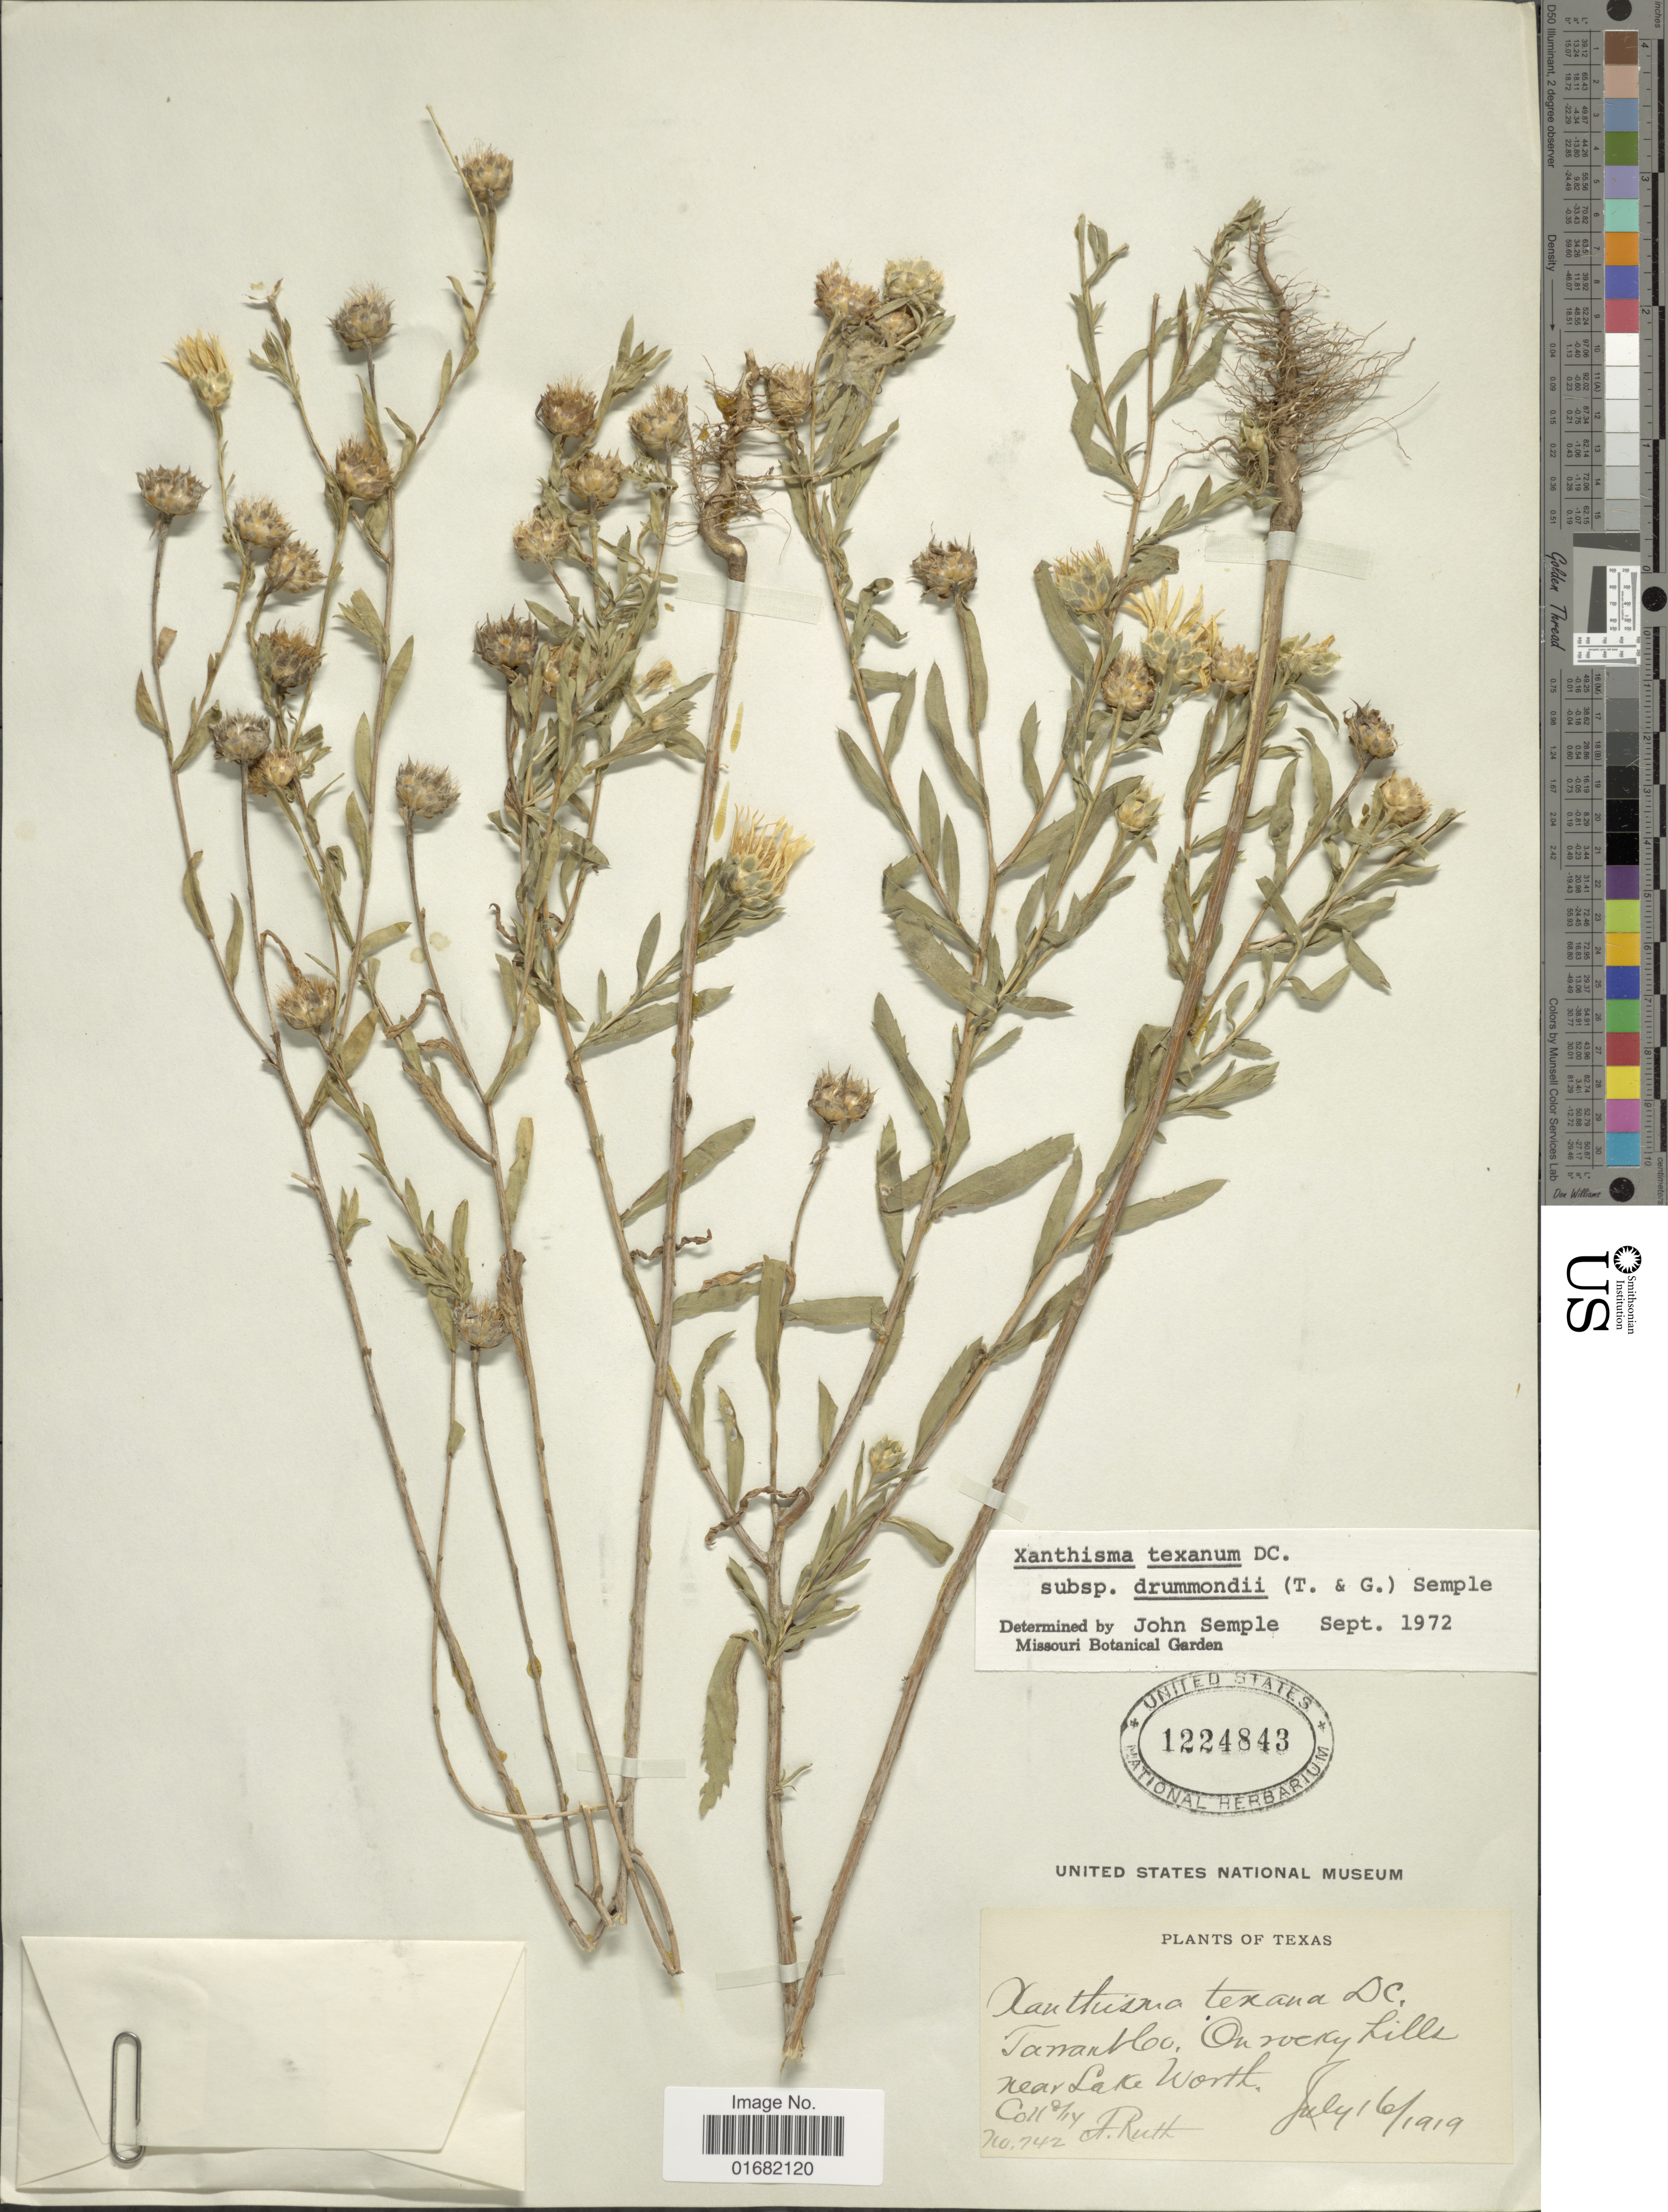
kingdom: Plantae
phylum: Tracheophyta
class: Magnoliopsida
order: Asterales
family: Asteraceae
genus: Xanthisma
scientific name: Xanthisma texanum subsp. drummondii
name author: (Torr. & A. Gray) Semple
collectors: K. Fruth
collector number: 742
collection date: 1919-07-16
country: United States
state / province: Texas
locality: Tarrant Co. near Lake Worth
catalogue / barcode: US 1224843